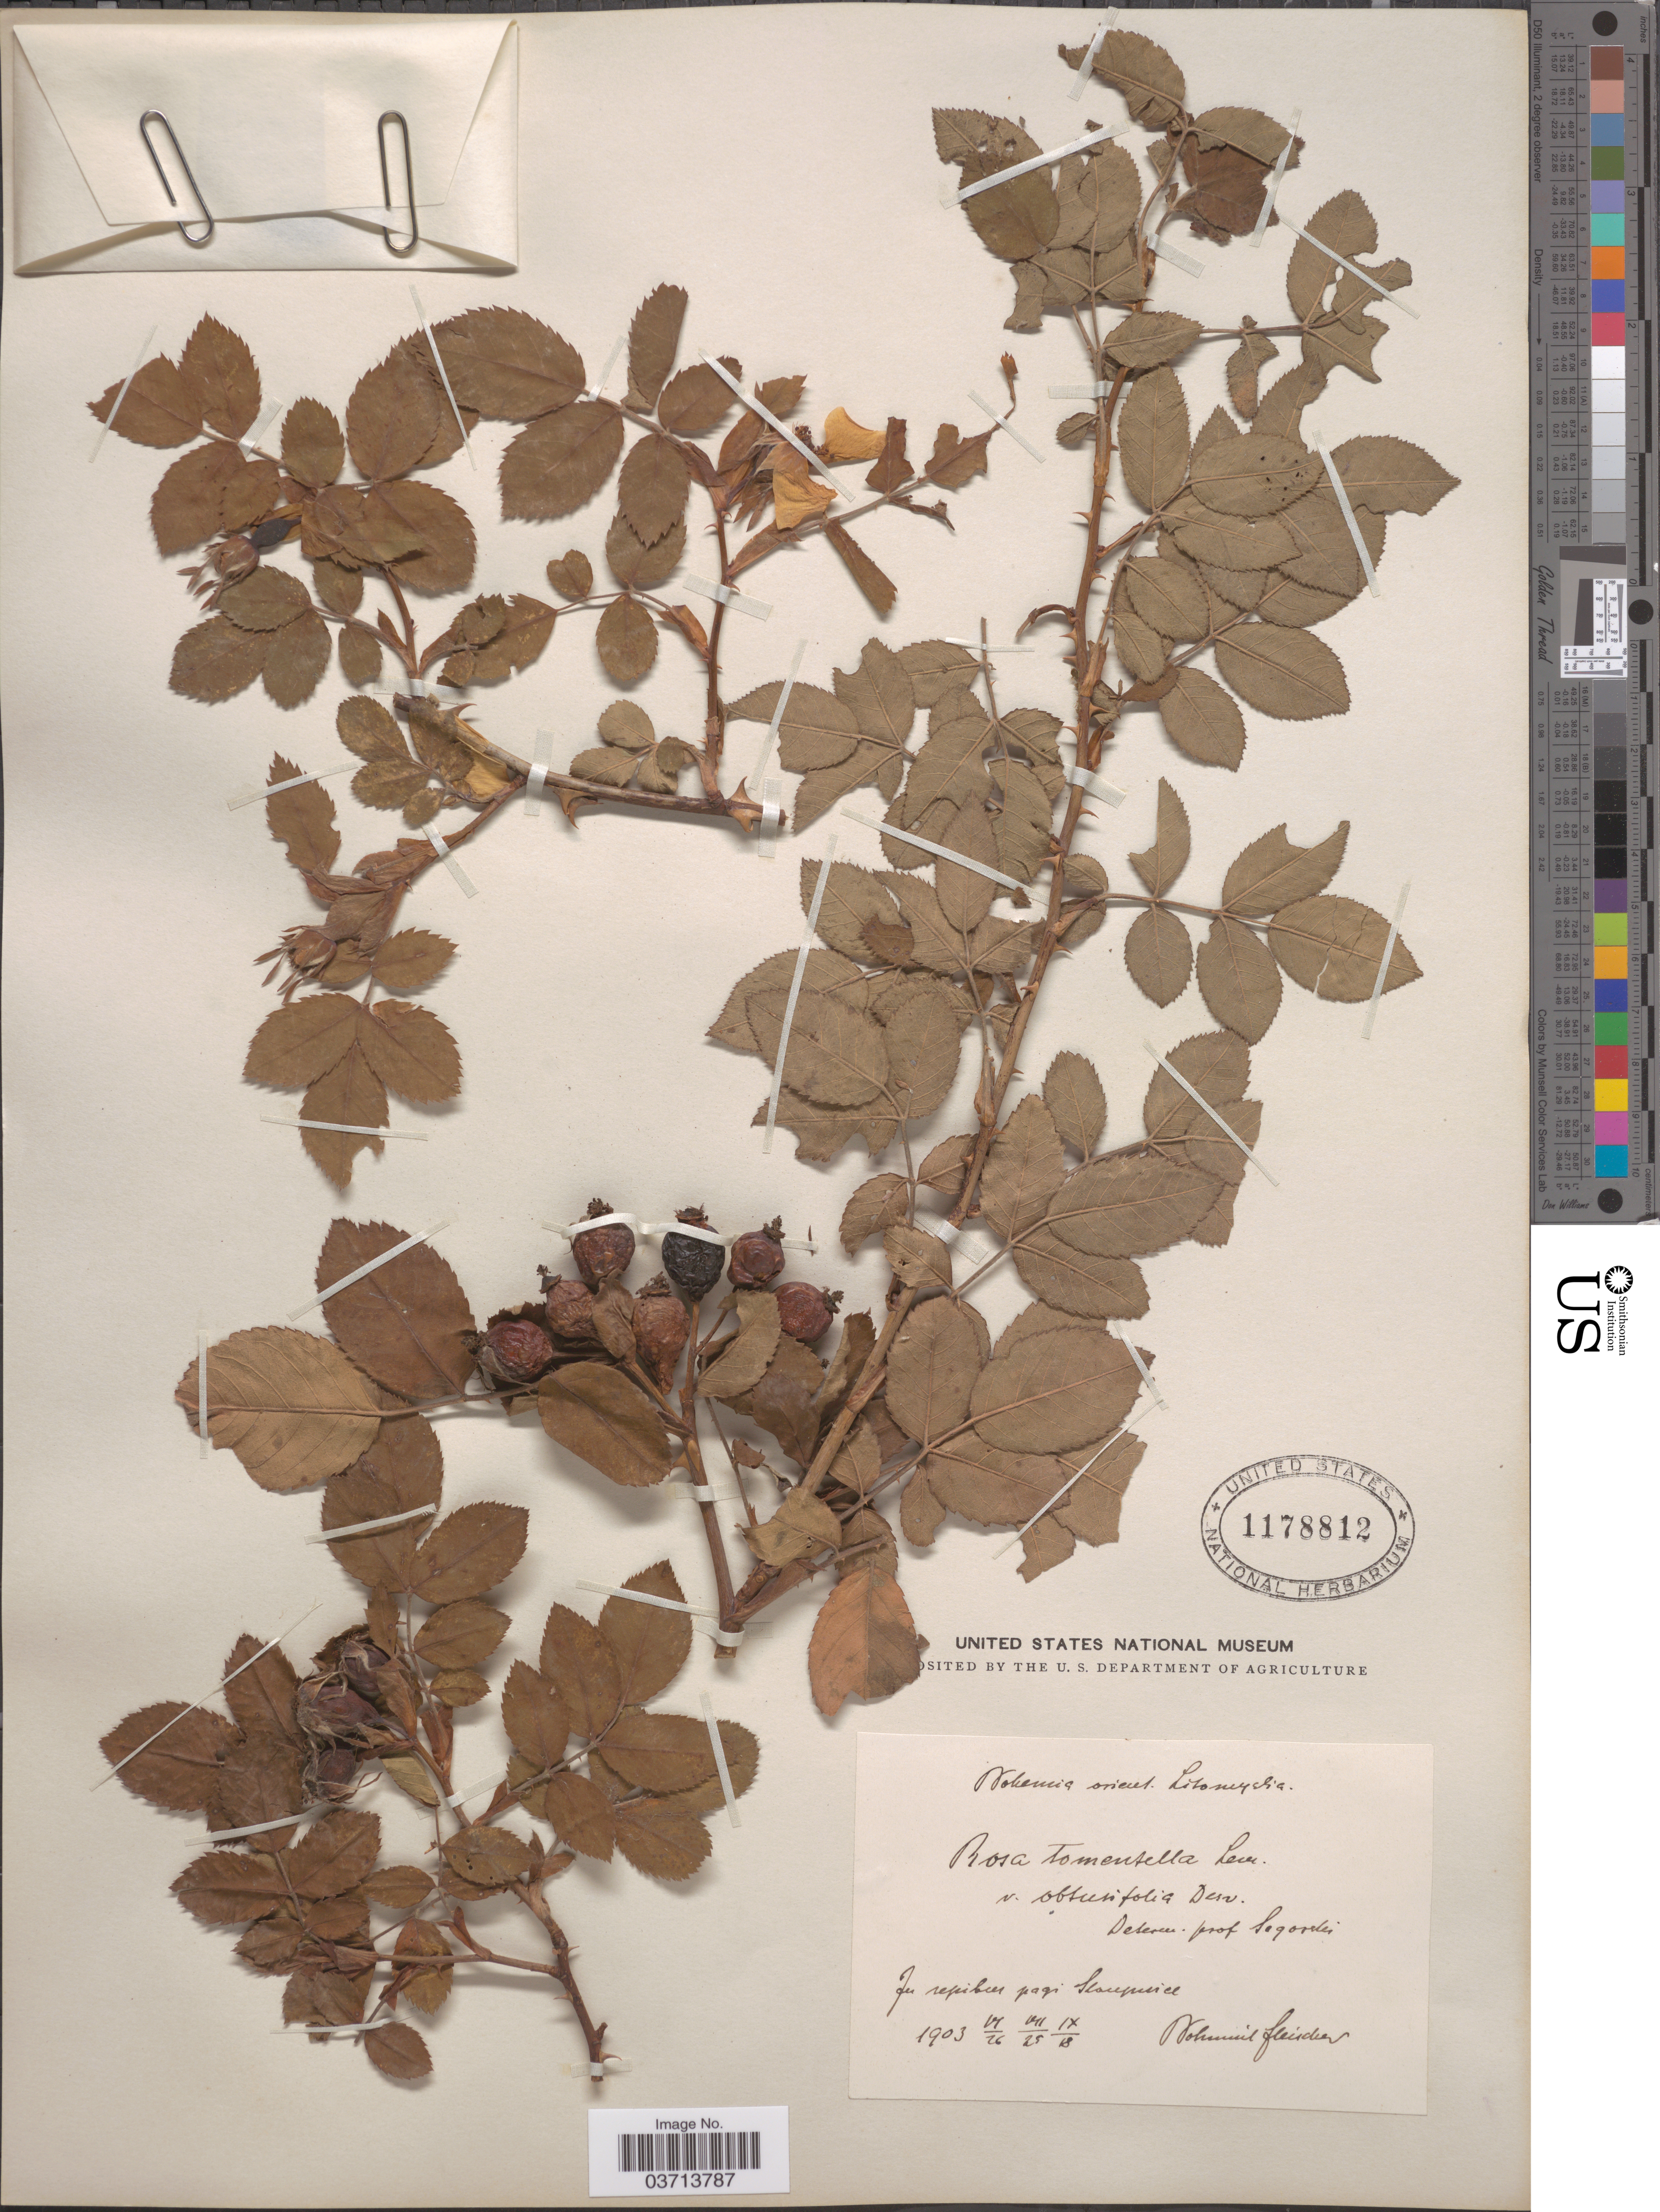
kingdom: Plantae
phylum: Tracheophyta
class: Magnoliopsida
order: Rosales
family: Rosaceae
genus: Rosa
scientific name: Rosa tomentella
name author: Léman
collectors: B. Fleischer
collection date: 1903-06-26/1903-09-18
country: Czechia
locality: Bohemia orient. Litonuystia. In repibus pagi Scanpurice. [interpreted]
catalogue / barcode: US 1178812